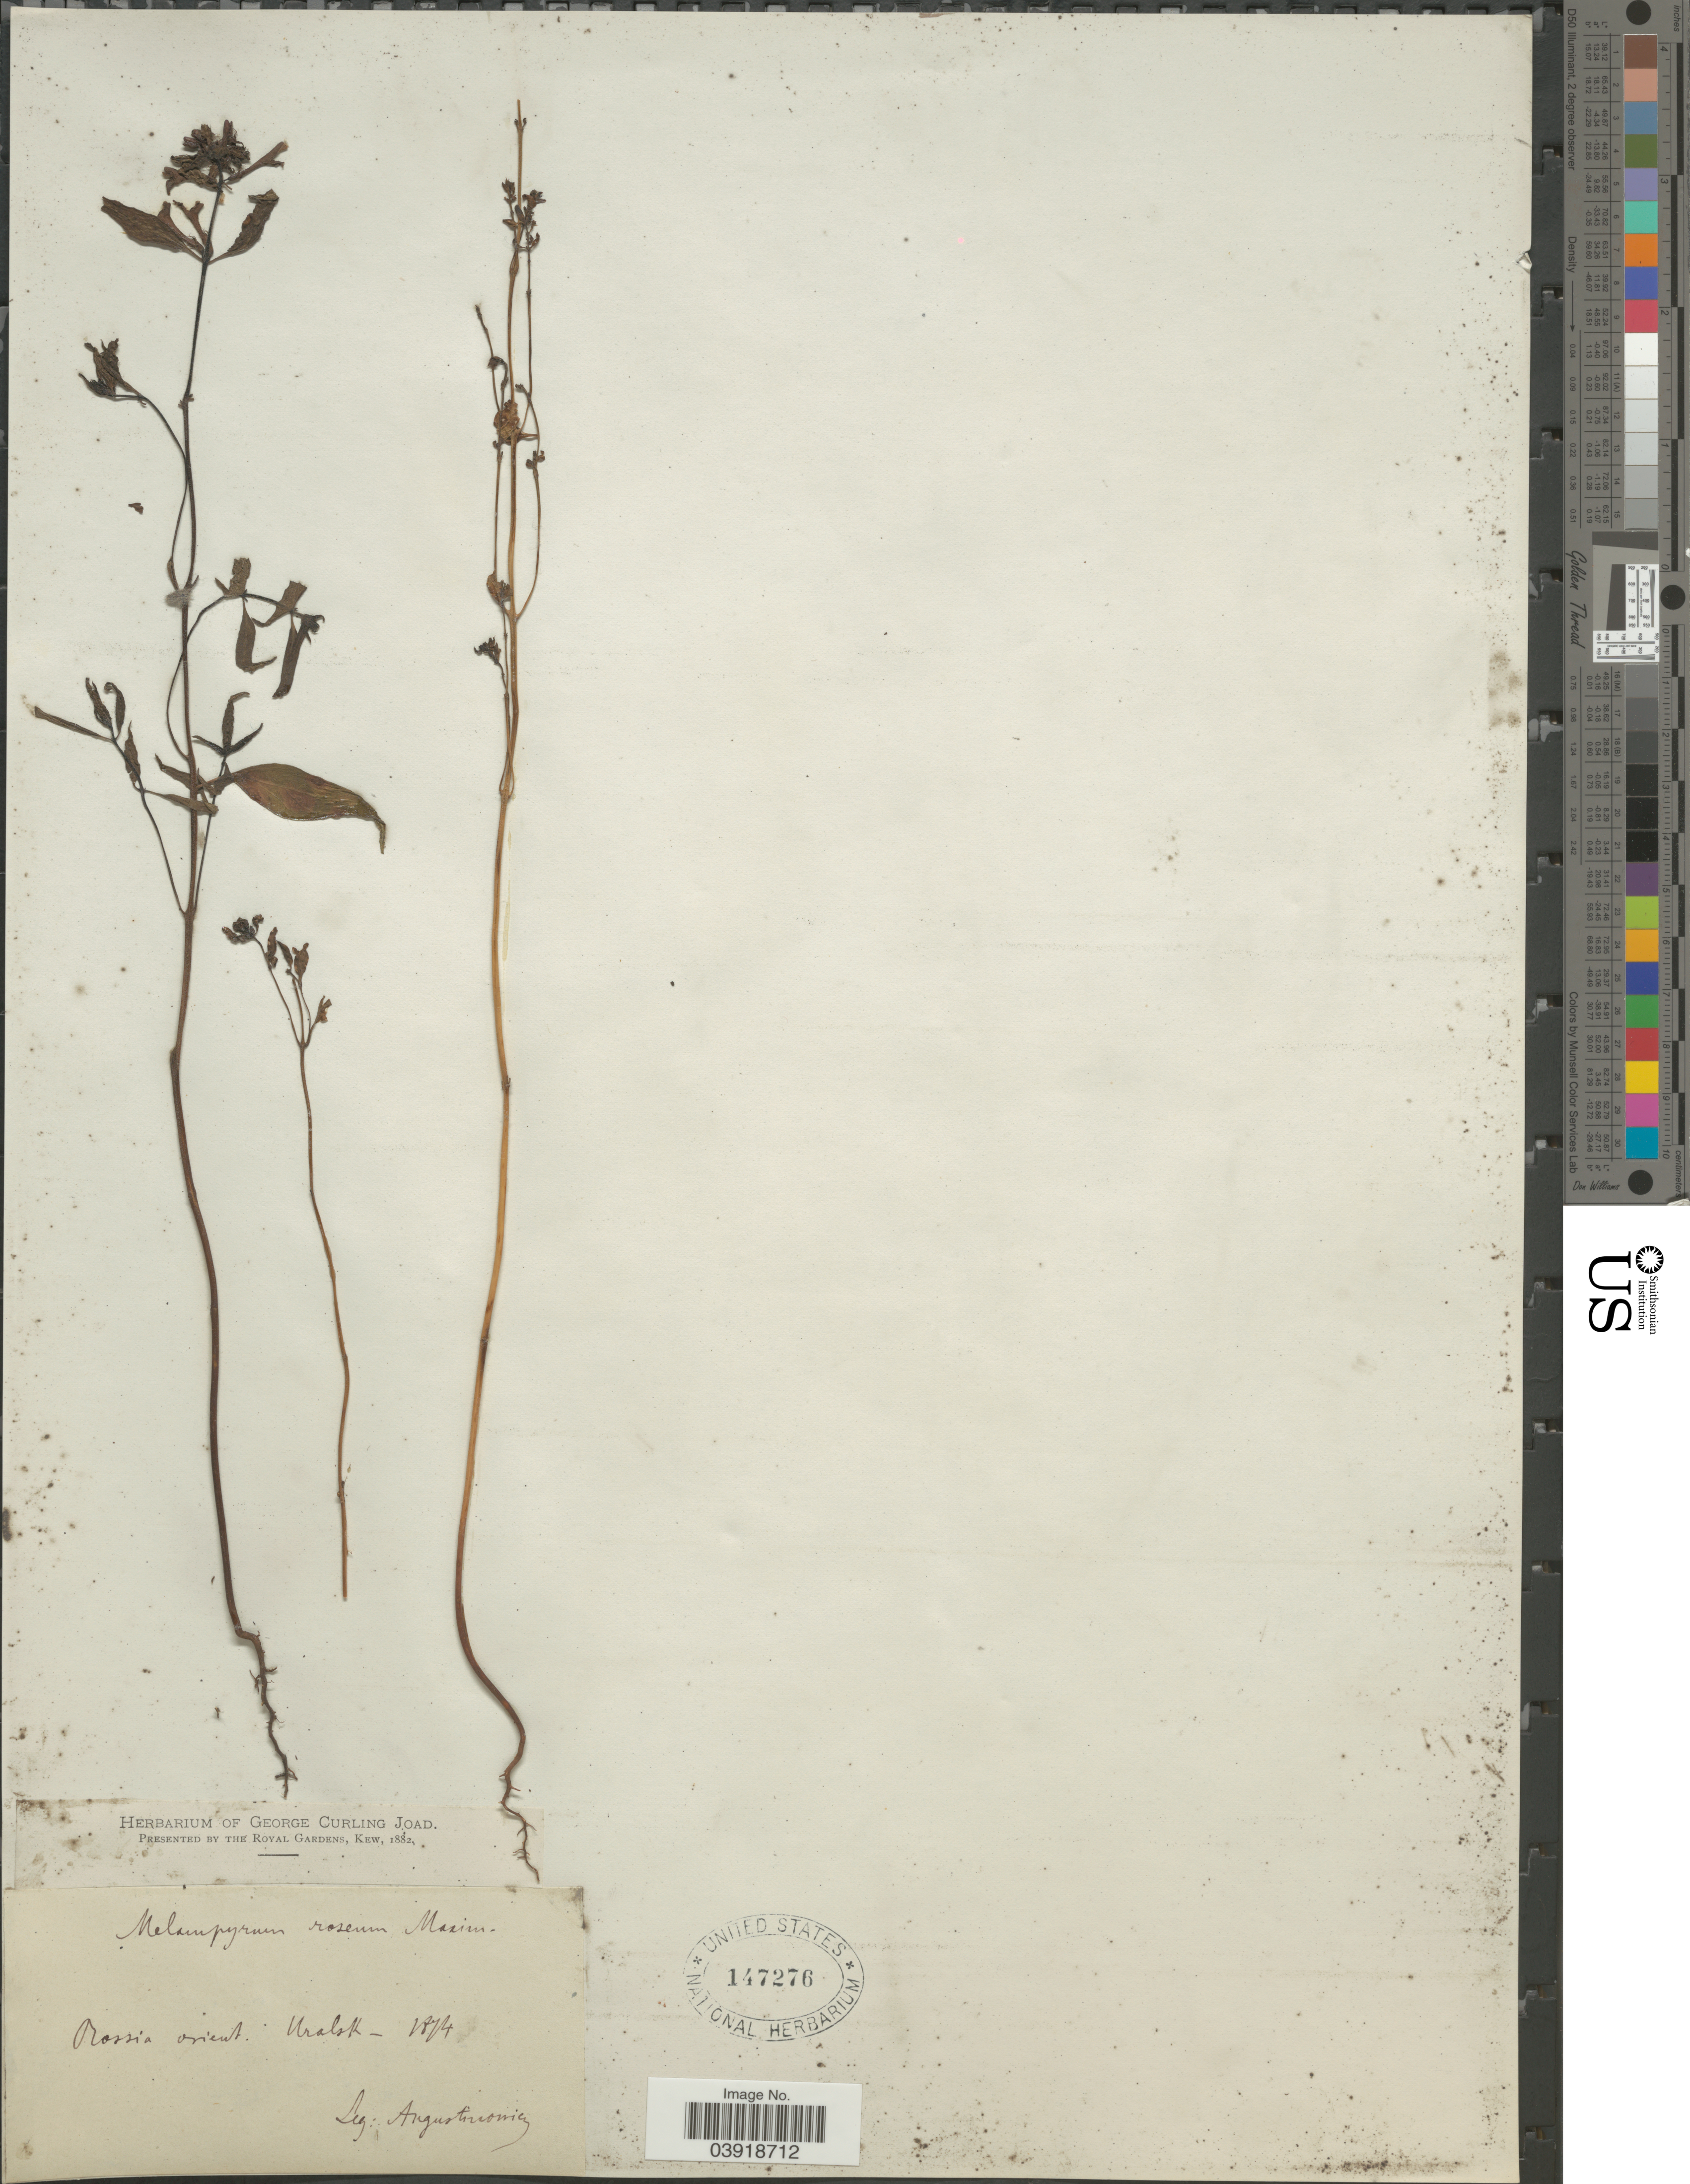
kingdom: Plantae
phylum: Tracheophyta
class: Magnoliopsida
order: Lamiales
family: Orobanchaceae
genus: Melampyrum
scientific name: Melampyrum roseum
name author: Maxim.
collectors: -. Angustinowicz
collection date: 1874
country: Kazakhstan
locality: Rossia orient. Uralsk.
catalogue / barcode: US 147276